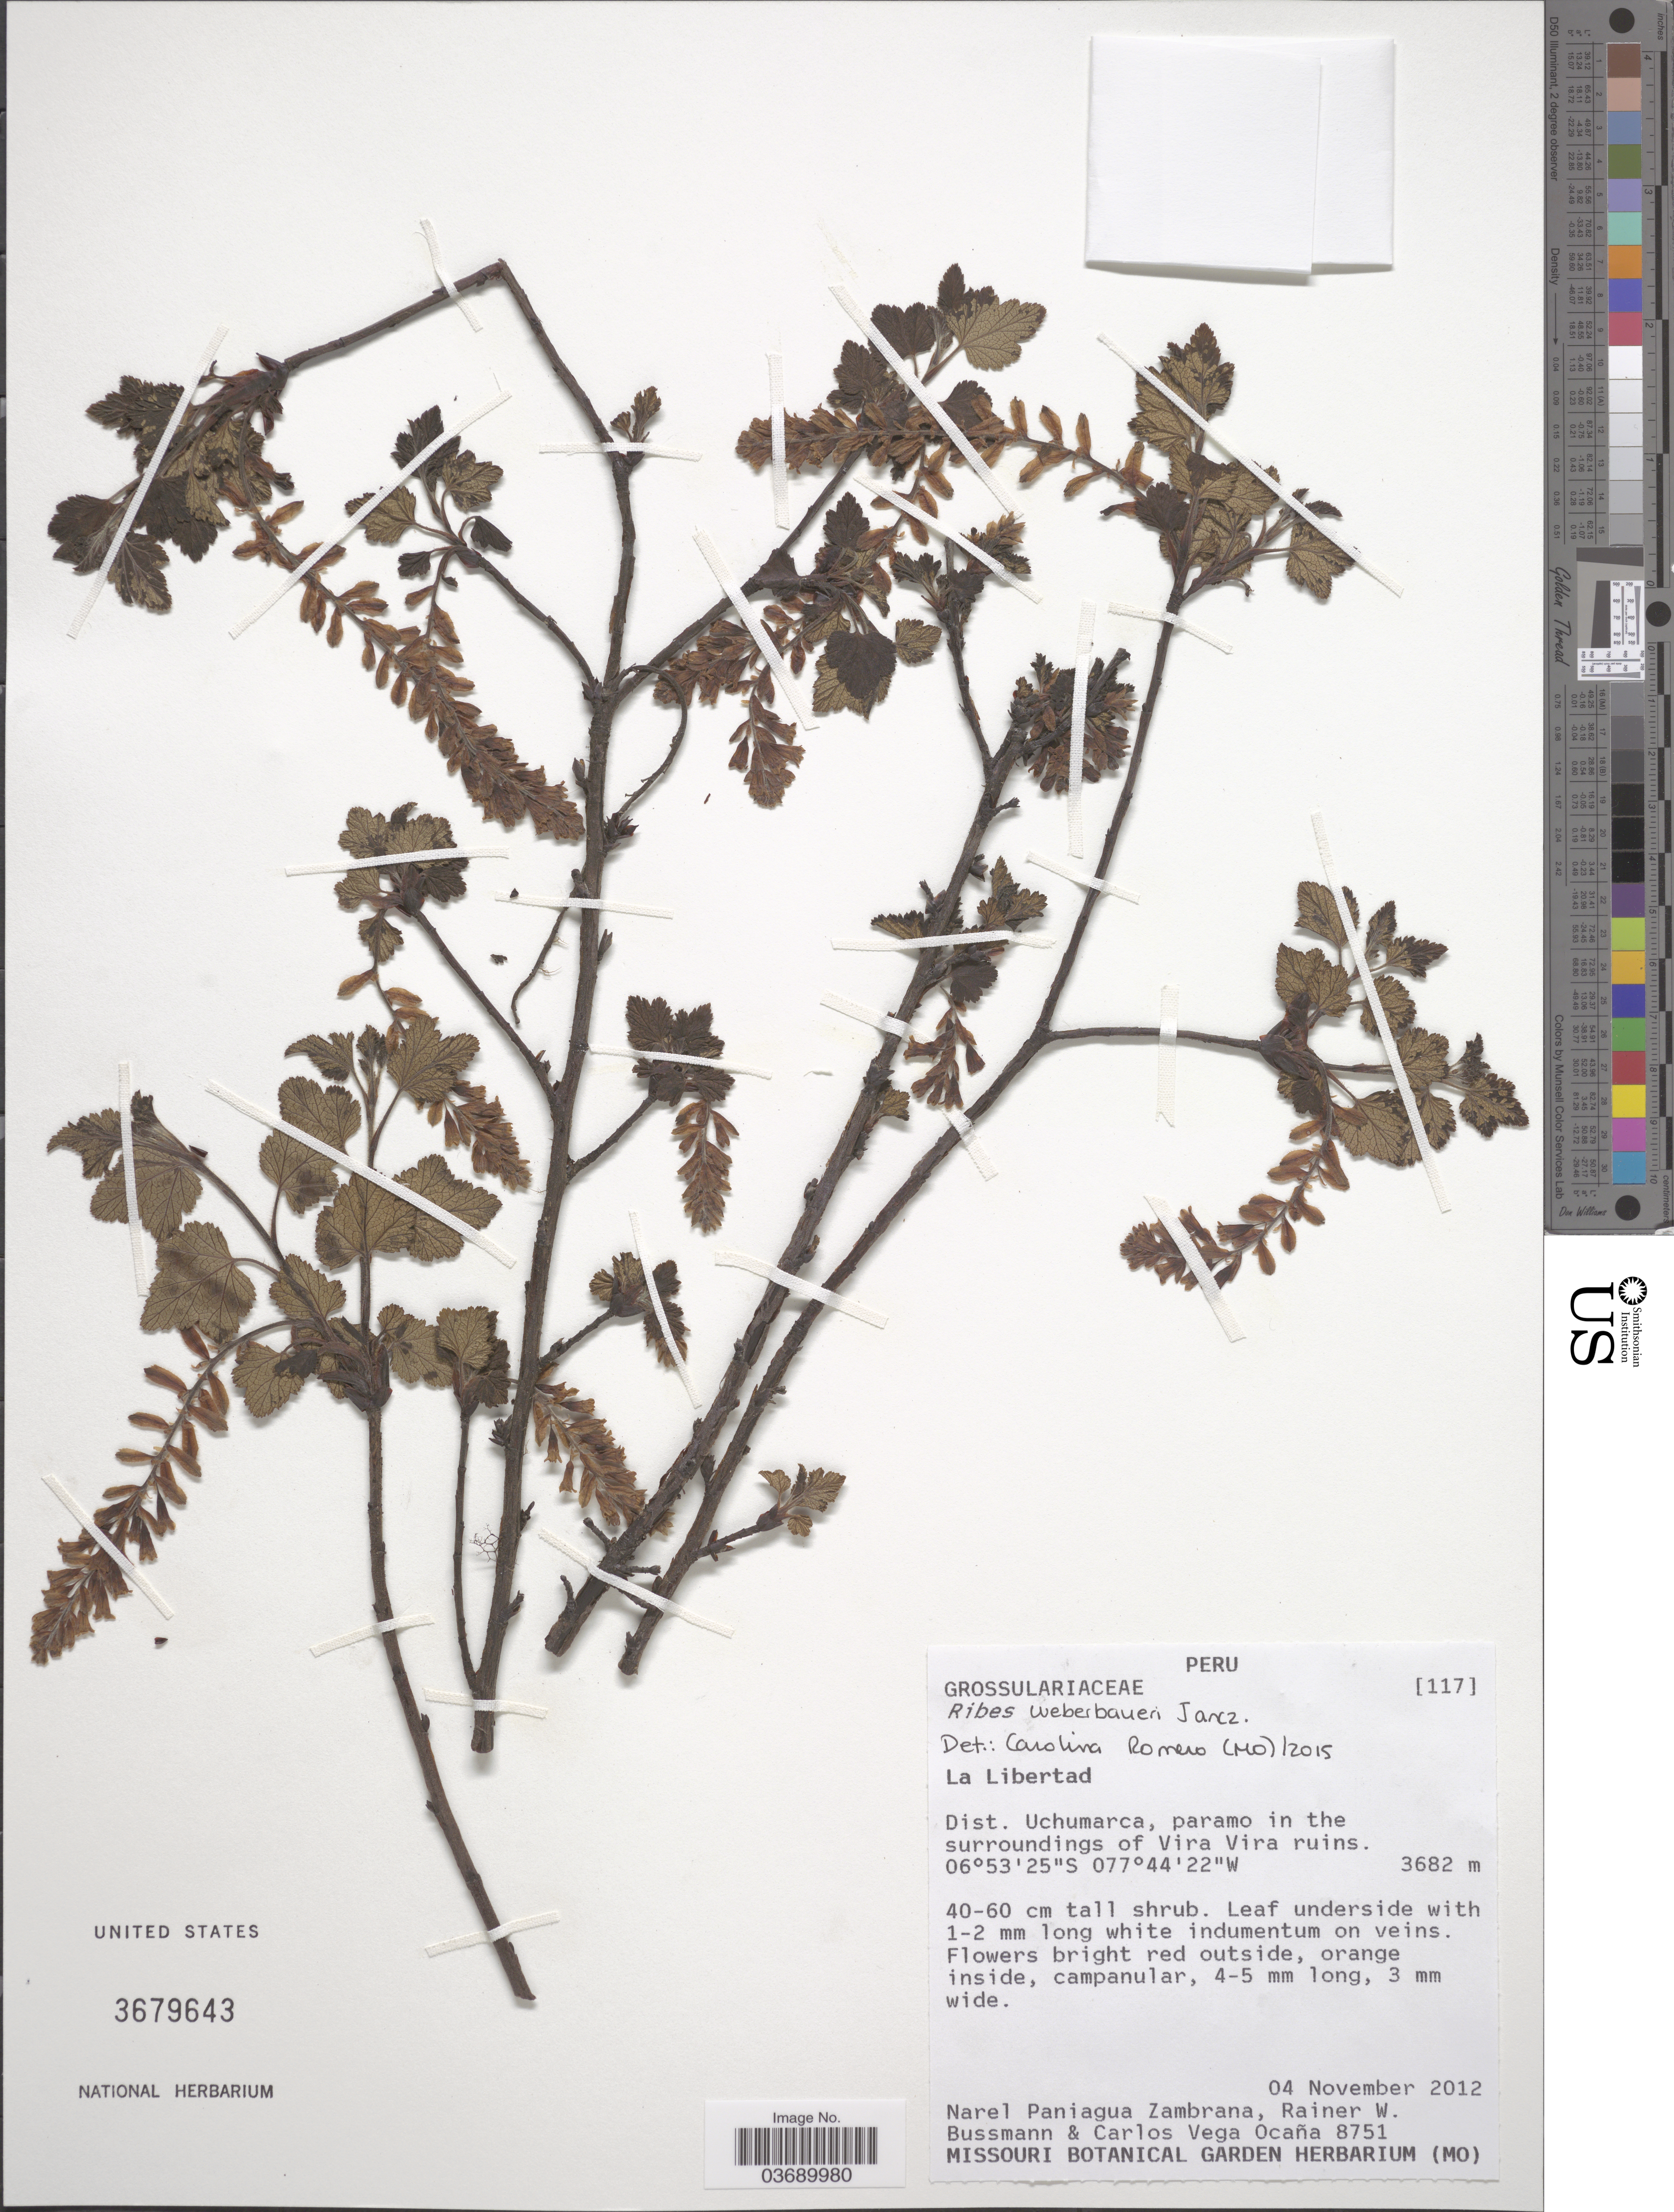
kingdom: Plantae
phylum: Tracheophyta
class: Magnoliopsida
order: Saxifragales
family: Grossulariaceae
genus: Ribes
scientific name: Ribes weberbaueri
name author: Jancz.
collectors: N. Zambrana, R. W. Bussmann & C. Vega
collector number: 8751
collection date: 2012-11-04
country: Peru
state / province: La Libertad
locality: Dist. Uchumarca, paramo in the surroundings of Vira Vira ruins.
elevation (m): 3682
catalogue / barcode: US 3679643